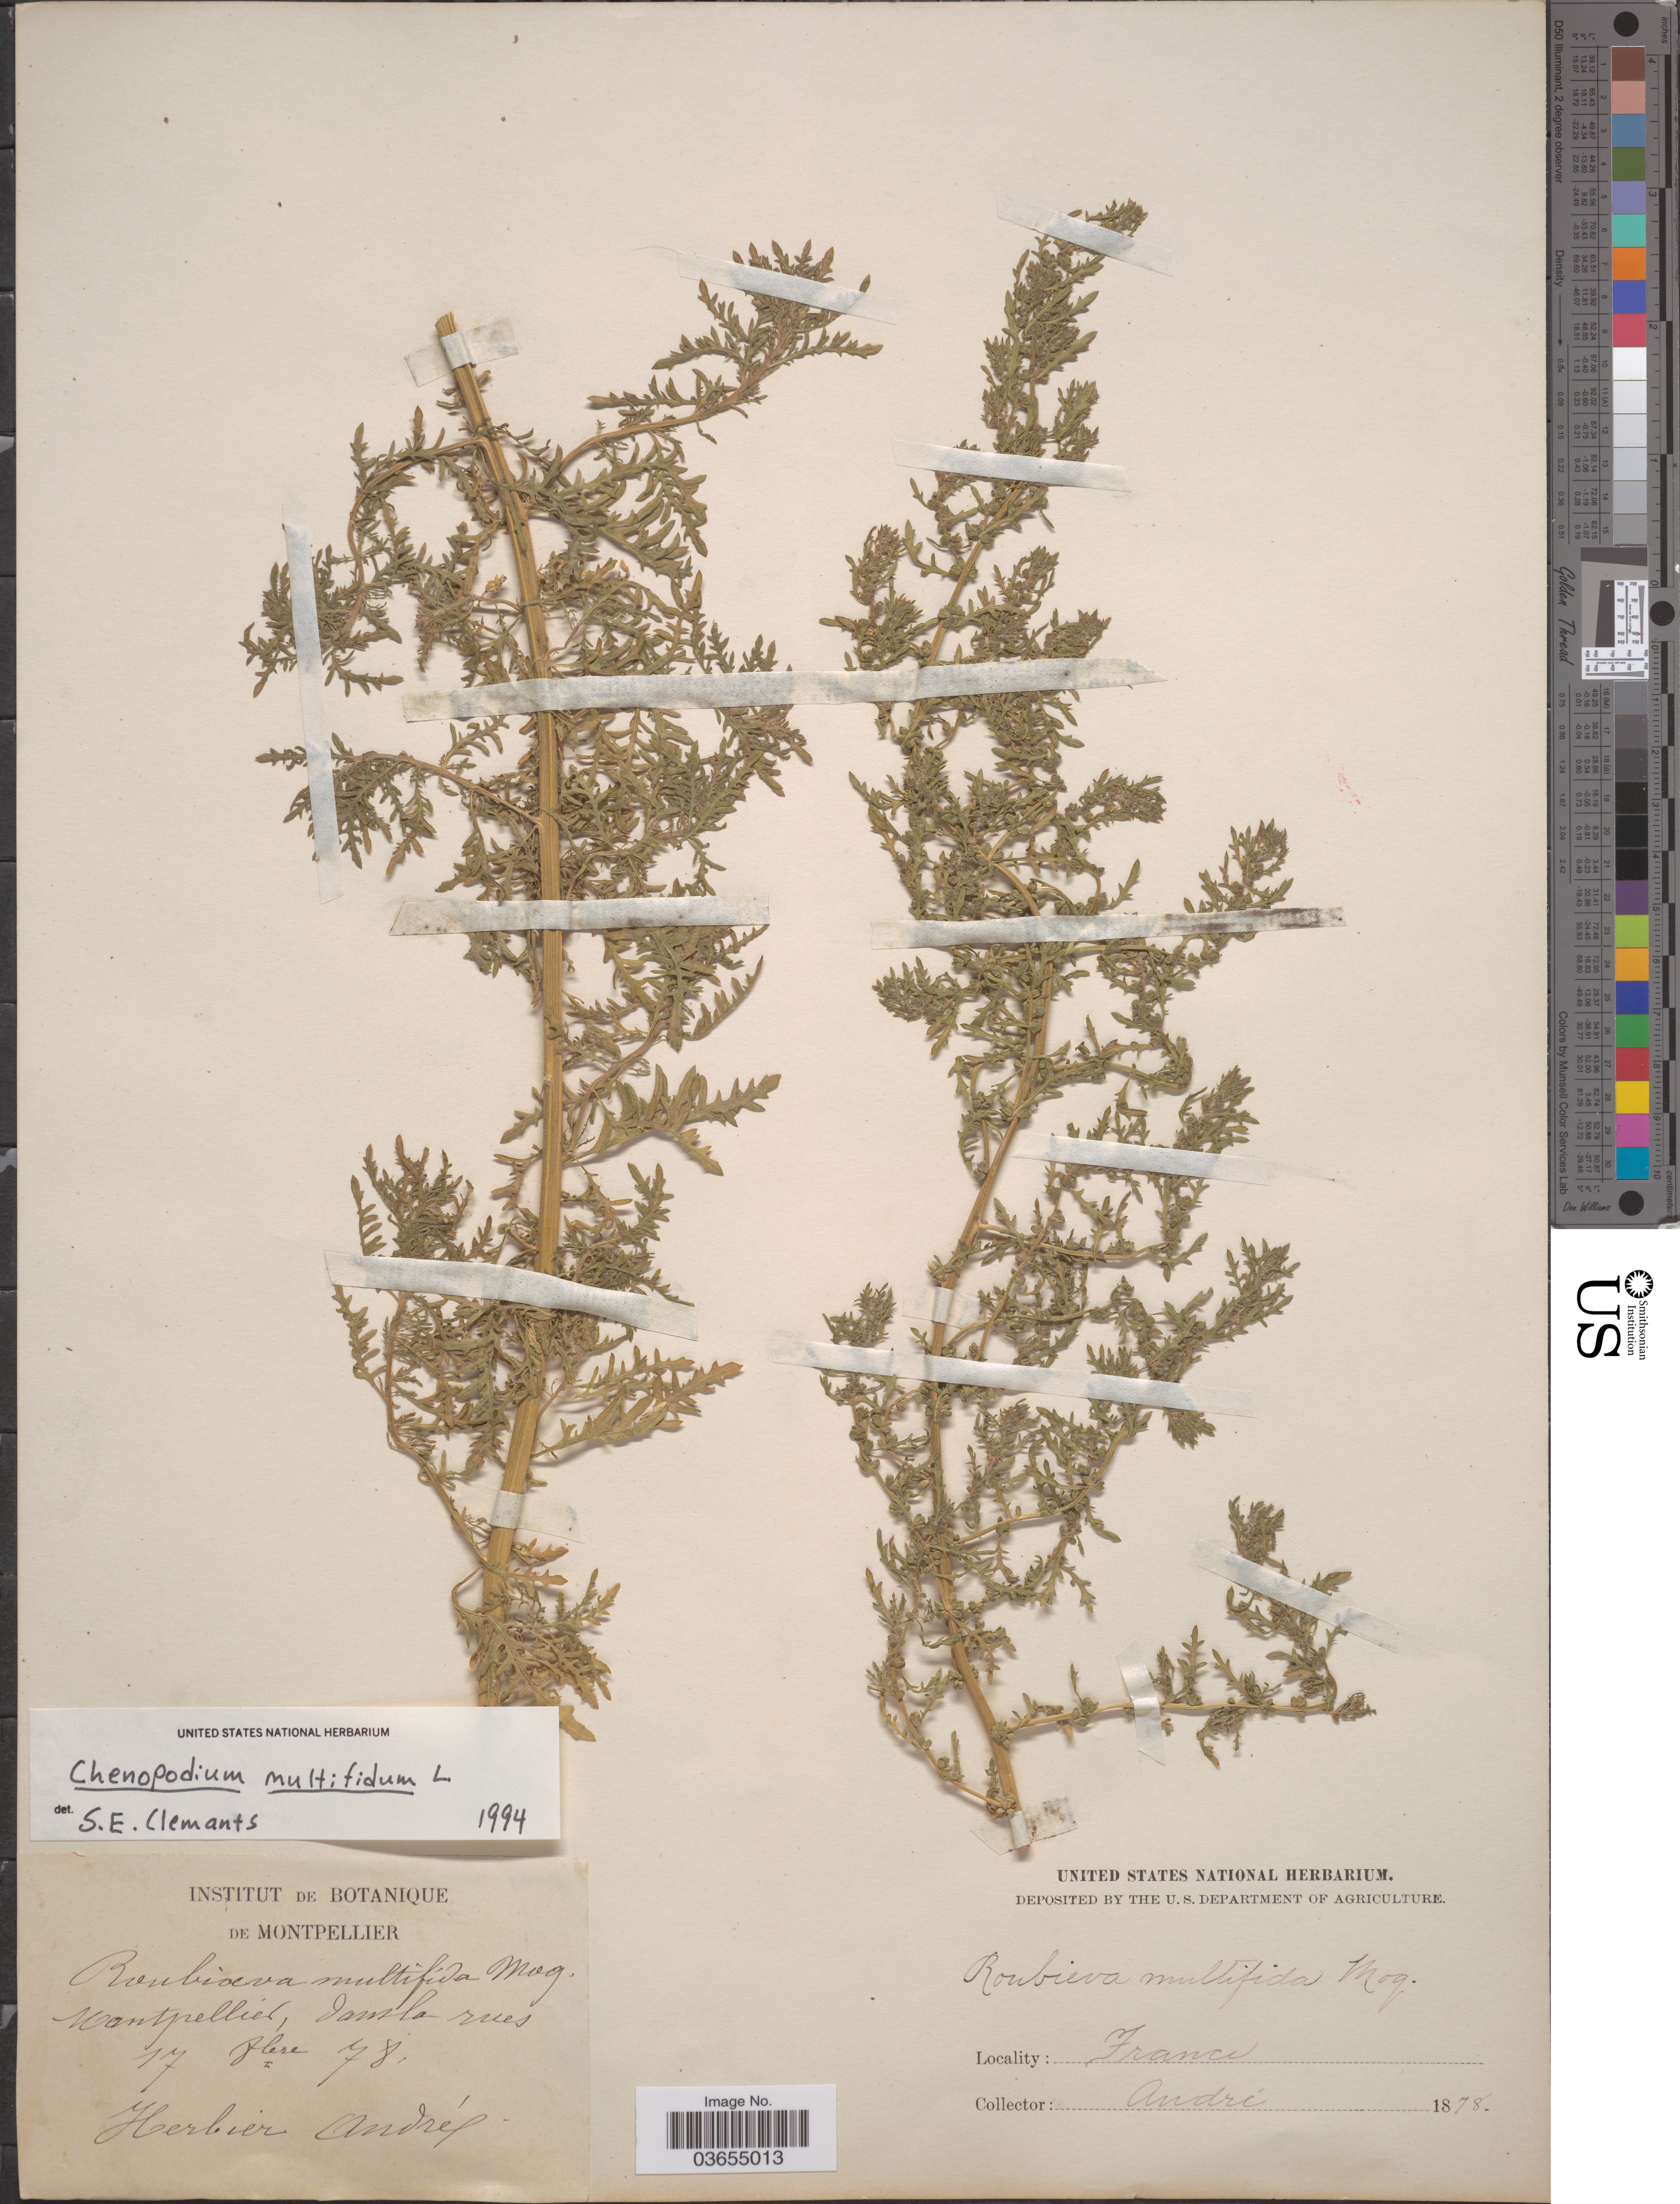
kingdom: Plantae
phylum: Tracheophyta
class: Magnoliopsida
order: Caryophyllales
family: Amaranthaceae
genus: Chenopodium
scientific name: Chenopodium multifidum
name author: L.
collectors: André, --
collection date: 1878-09-17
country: France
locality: Montpellier, dans la rues.